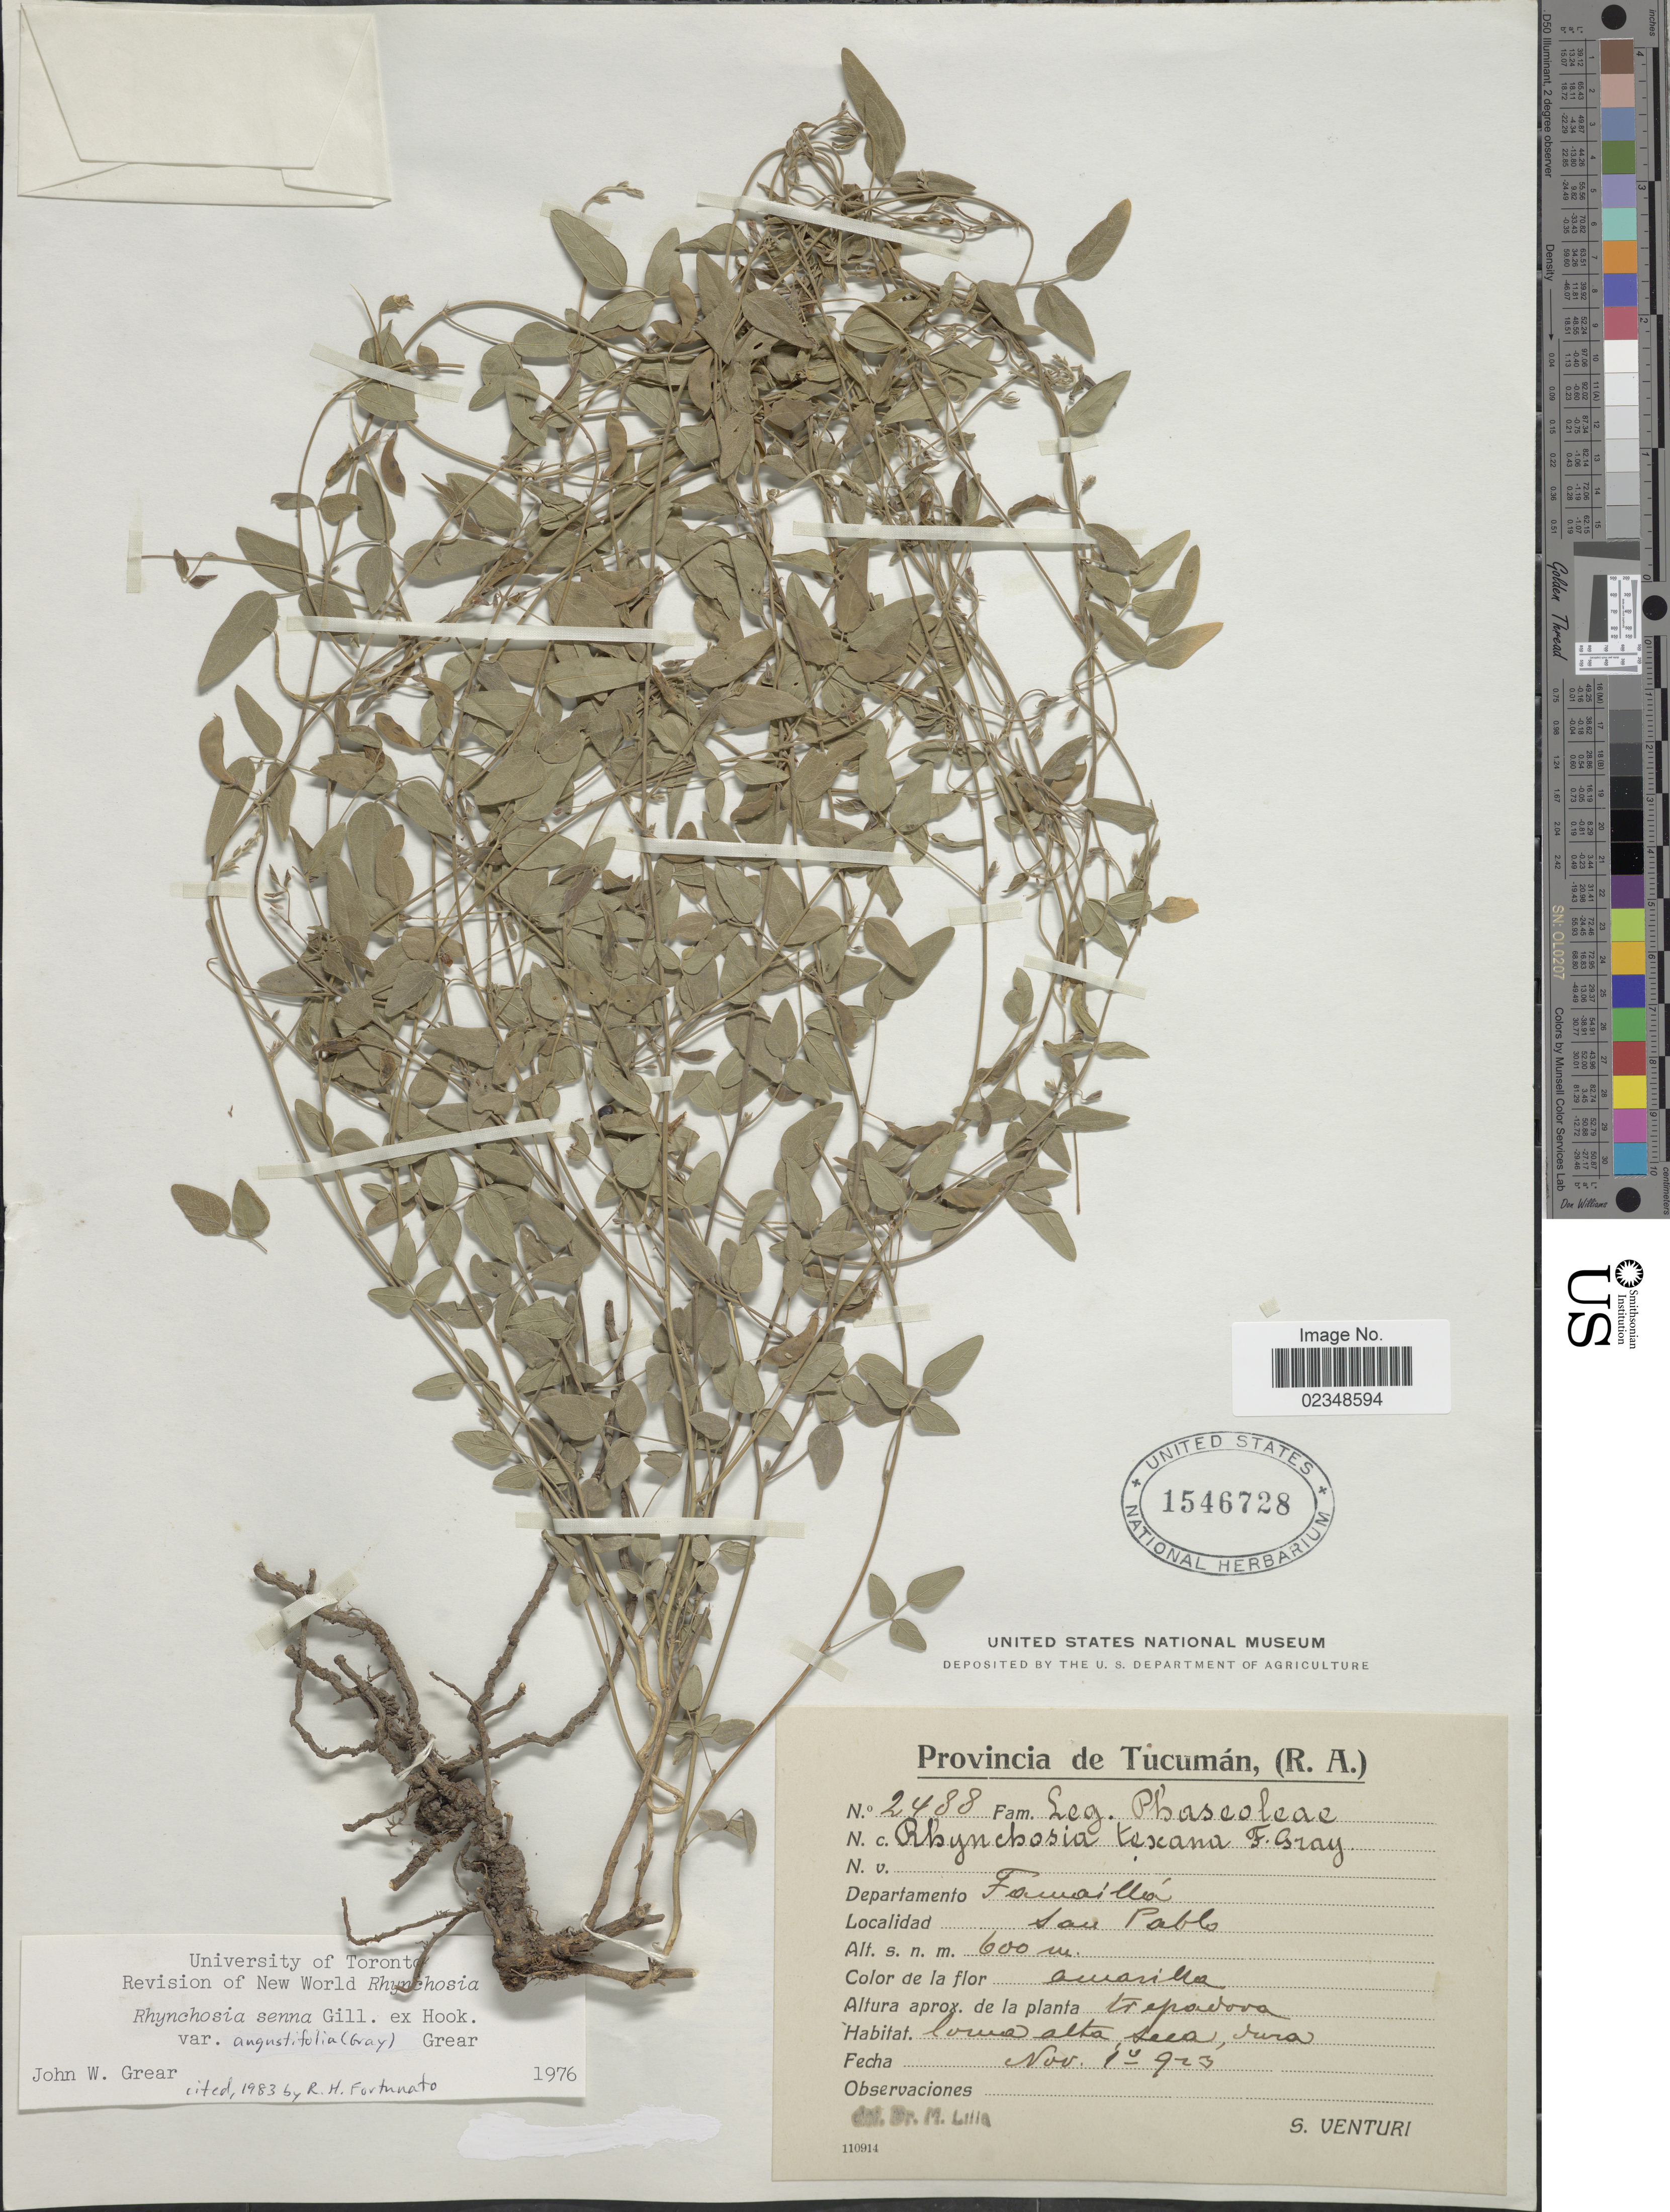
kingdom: Plantae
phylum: Tracheophyta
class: Magnoliopsida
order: Fabales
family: Fabaceae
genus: Rhynchosia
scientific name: Rhynchosia senna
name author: Gillies ex Hook.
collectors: S. Venturi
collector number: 2488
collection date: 1923-11-01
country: Argentina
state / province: Tucuman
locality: Departamento Famailla, San Pablo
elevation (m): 600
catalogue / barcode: US 1546728